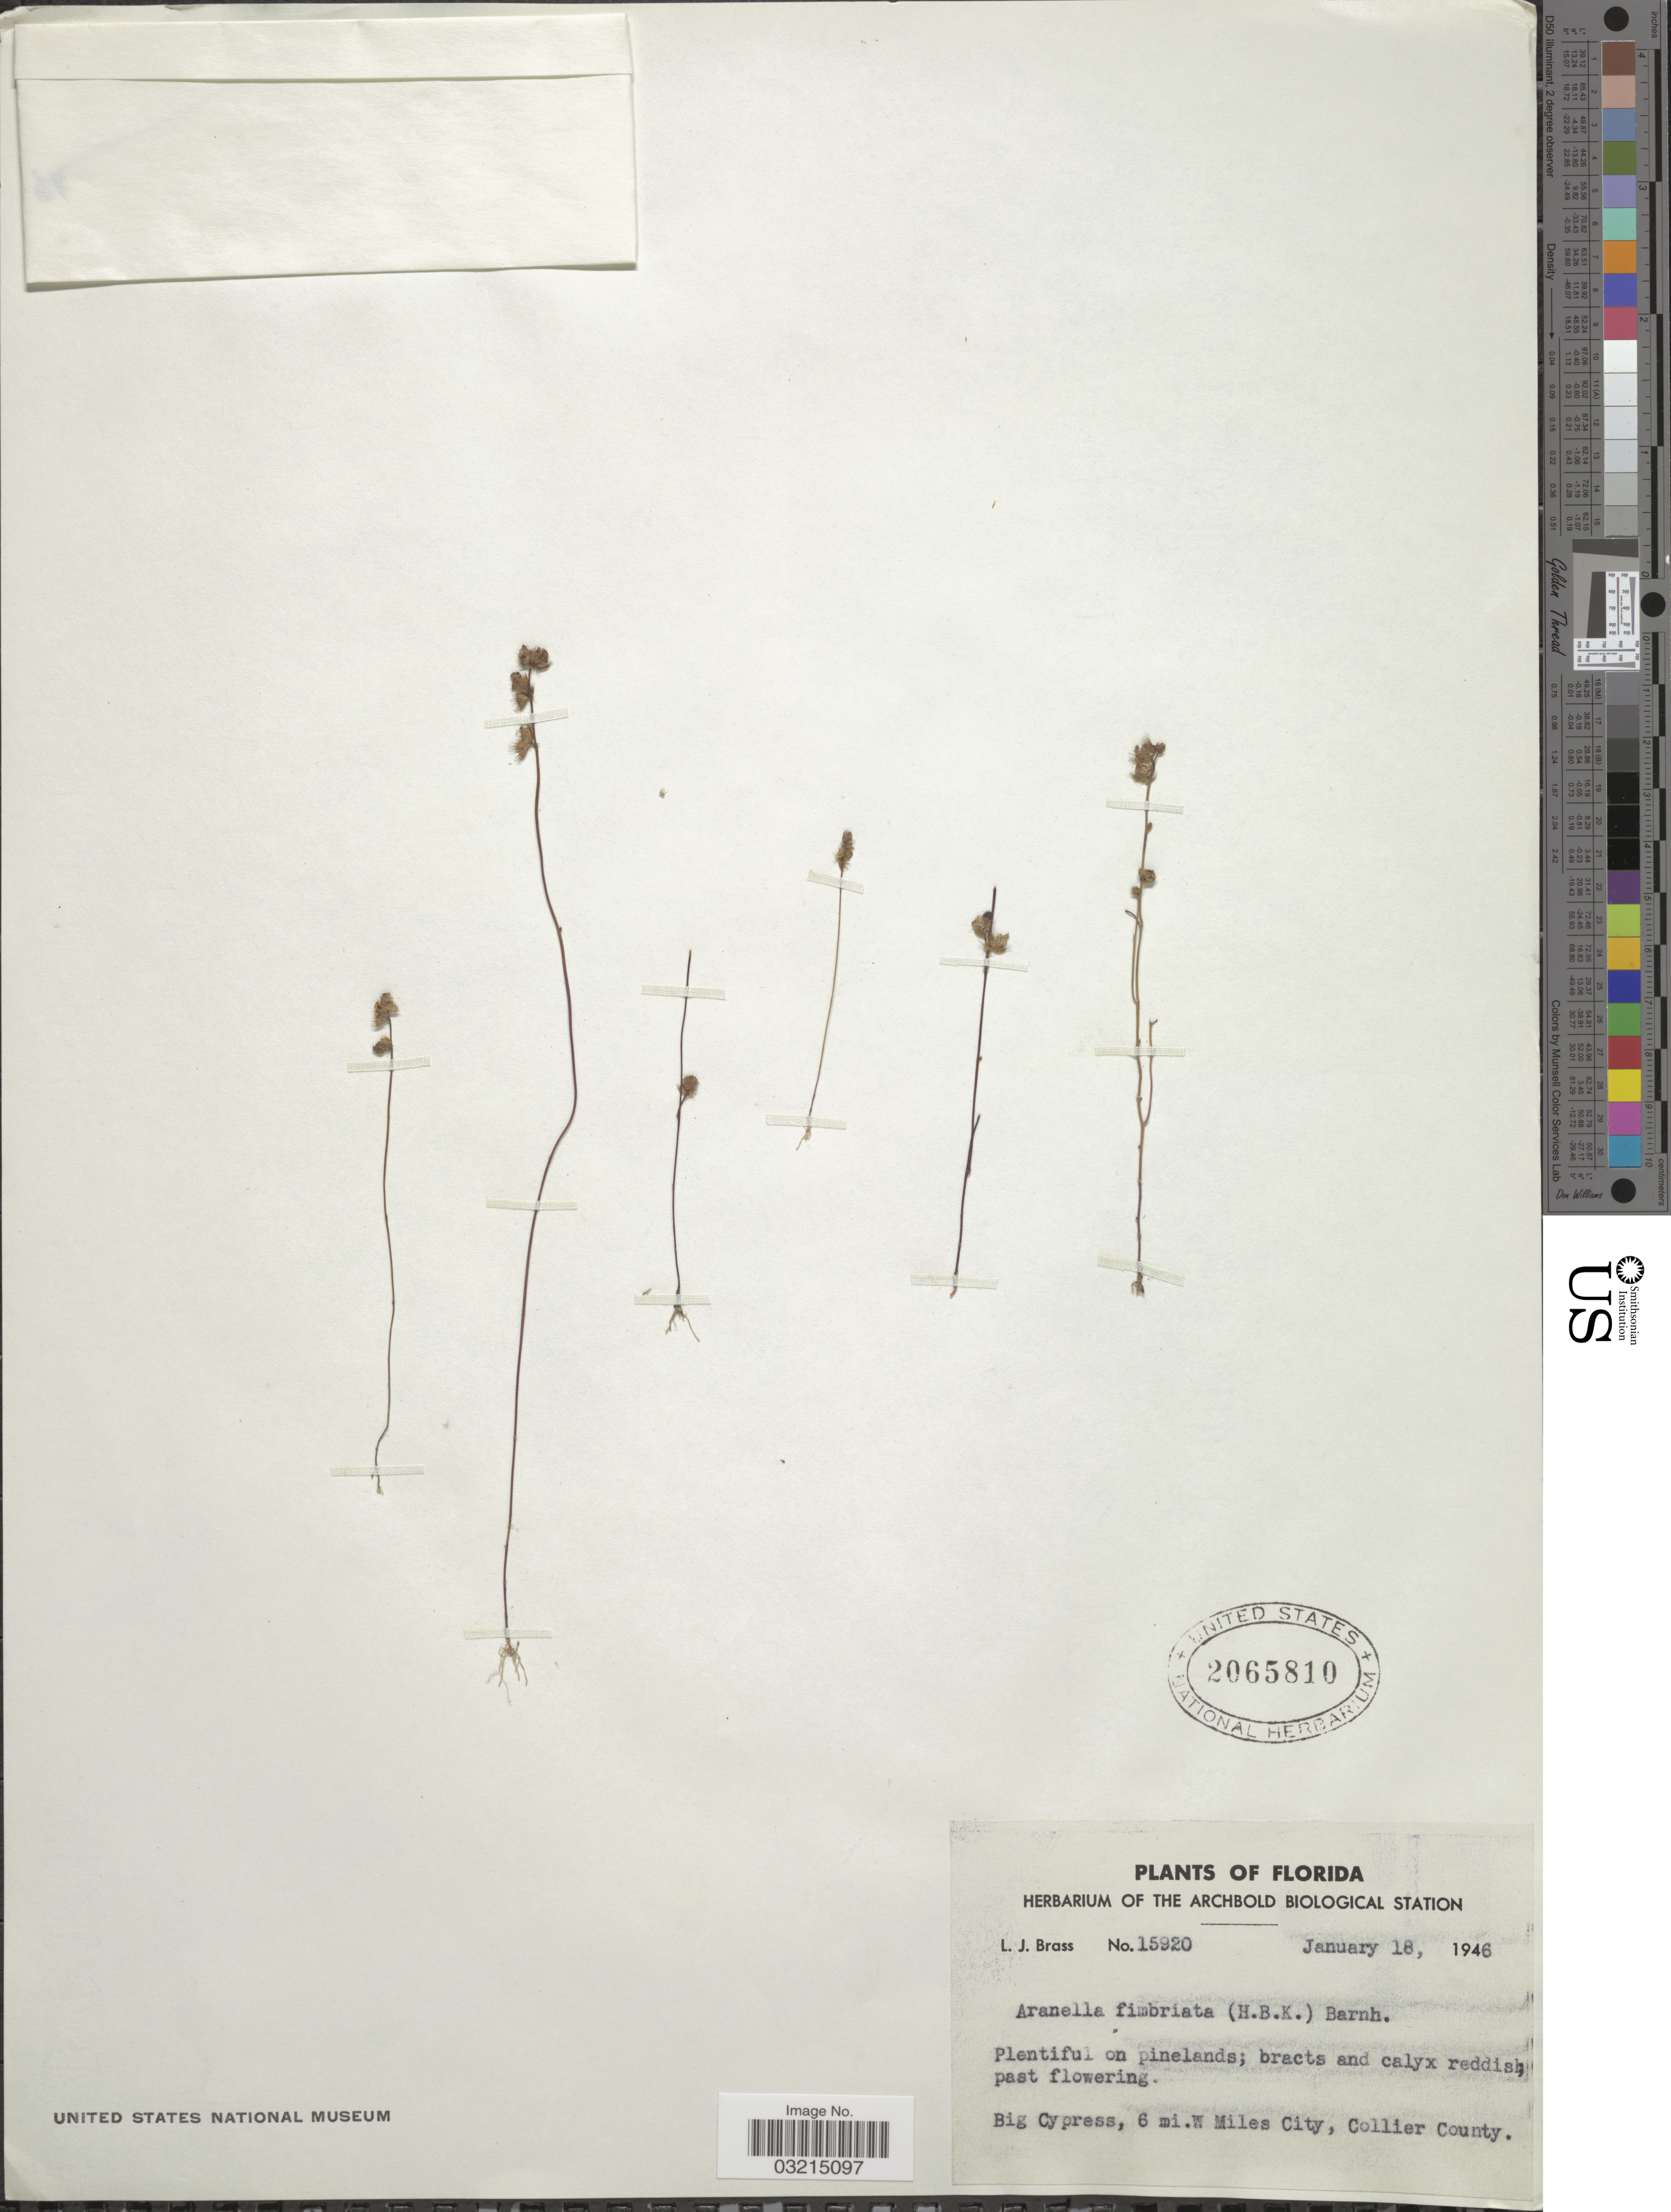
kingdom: Plantae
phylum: Tracheophyta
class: Magnoliopsida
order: Lamiales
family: Lentibulariaceae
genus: Utricularia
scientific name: Utricularia fimbriata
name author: Kunth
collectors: L. J. Brass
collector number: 15920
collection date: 1946-01-18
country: United States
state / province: Florida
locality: Big Cypress, 6 mi. W Miles City, Collier County.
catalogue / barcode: US 2065810